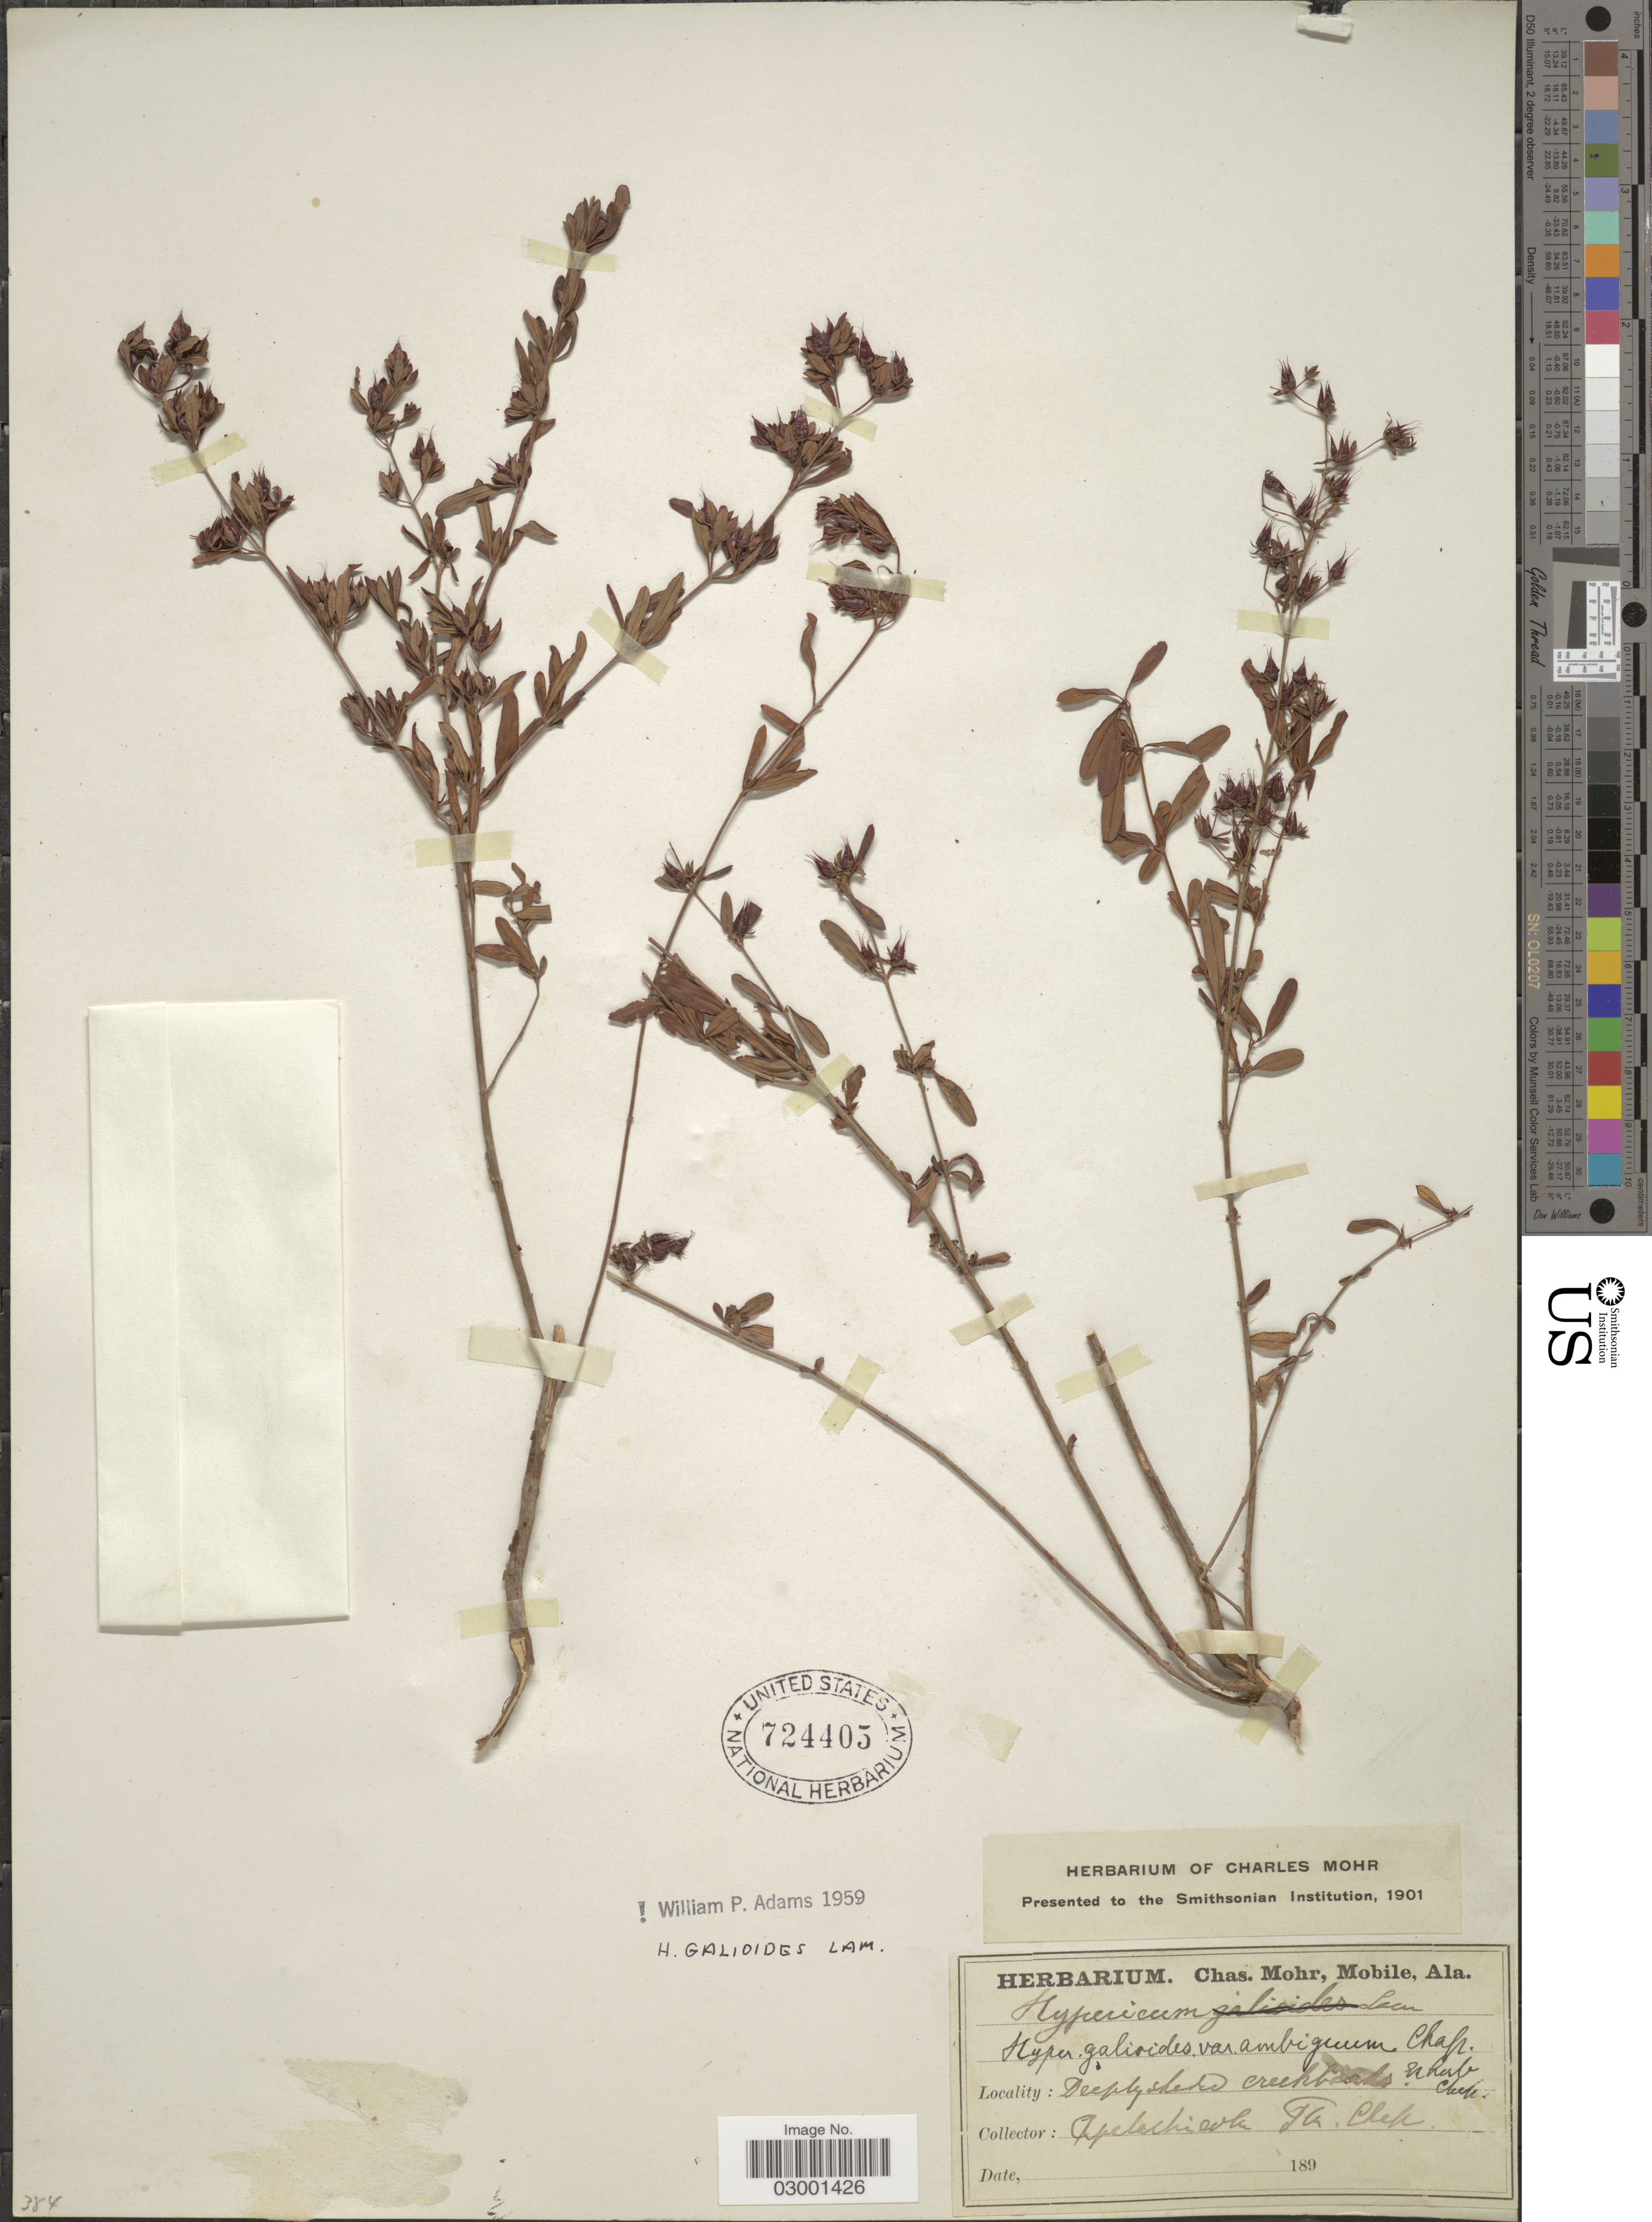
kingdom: Plantae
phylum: Tracheophyta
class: Magnoliopsida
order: Malpighiales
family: Hypericaceae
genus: Hypericum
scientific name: Hypericum galioides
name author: Lam.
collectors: ex herb. Charles Mohr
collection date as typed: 189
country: United States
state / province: Florida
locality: Apalachícola.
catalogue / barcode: US 724405